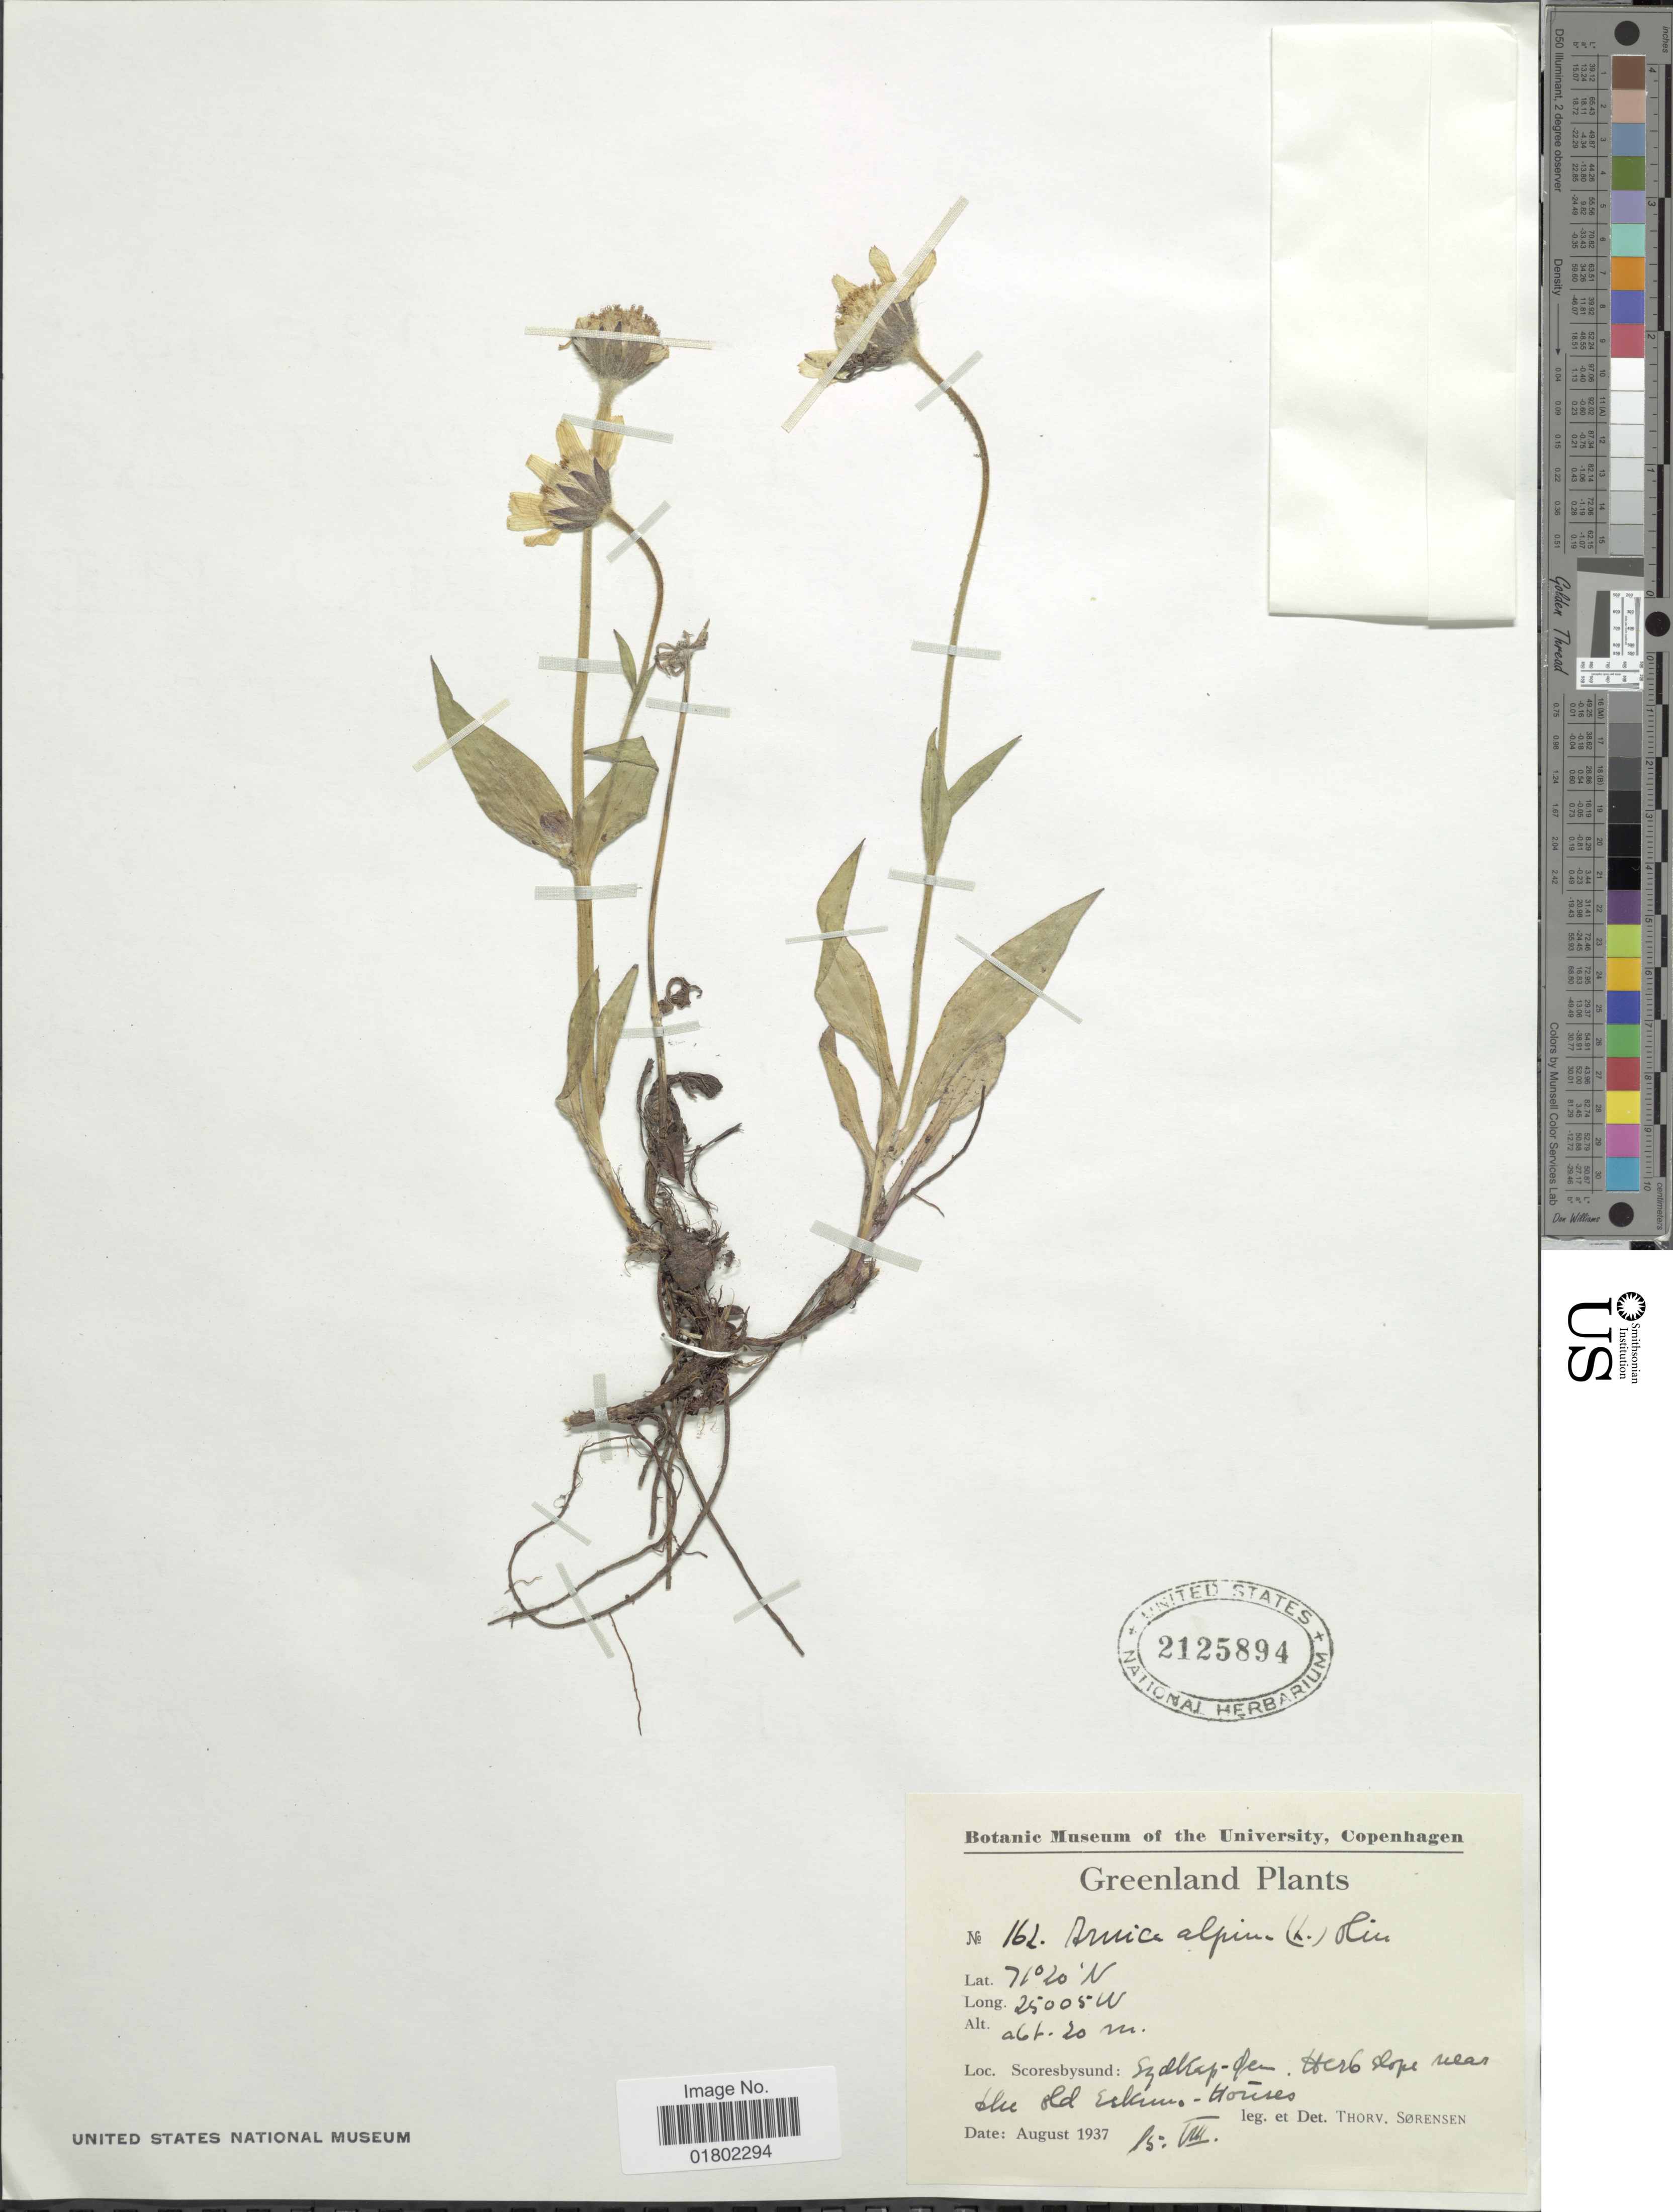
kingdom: Plantae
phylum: Tracheophyta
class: Magnoliopsida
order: Asterales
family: Asteraceae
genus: Arnica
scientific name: Arnica alpina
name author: Willd. ex Steud.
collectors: T. Sorensen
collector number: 162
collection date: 1937-08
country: Greenland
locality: Scoresbysund: SydKap-Qen, near the old Eskimo-Houses.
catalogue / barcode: US 2125894